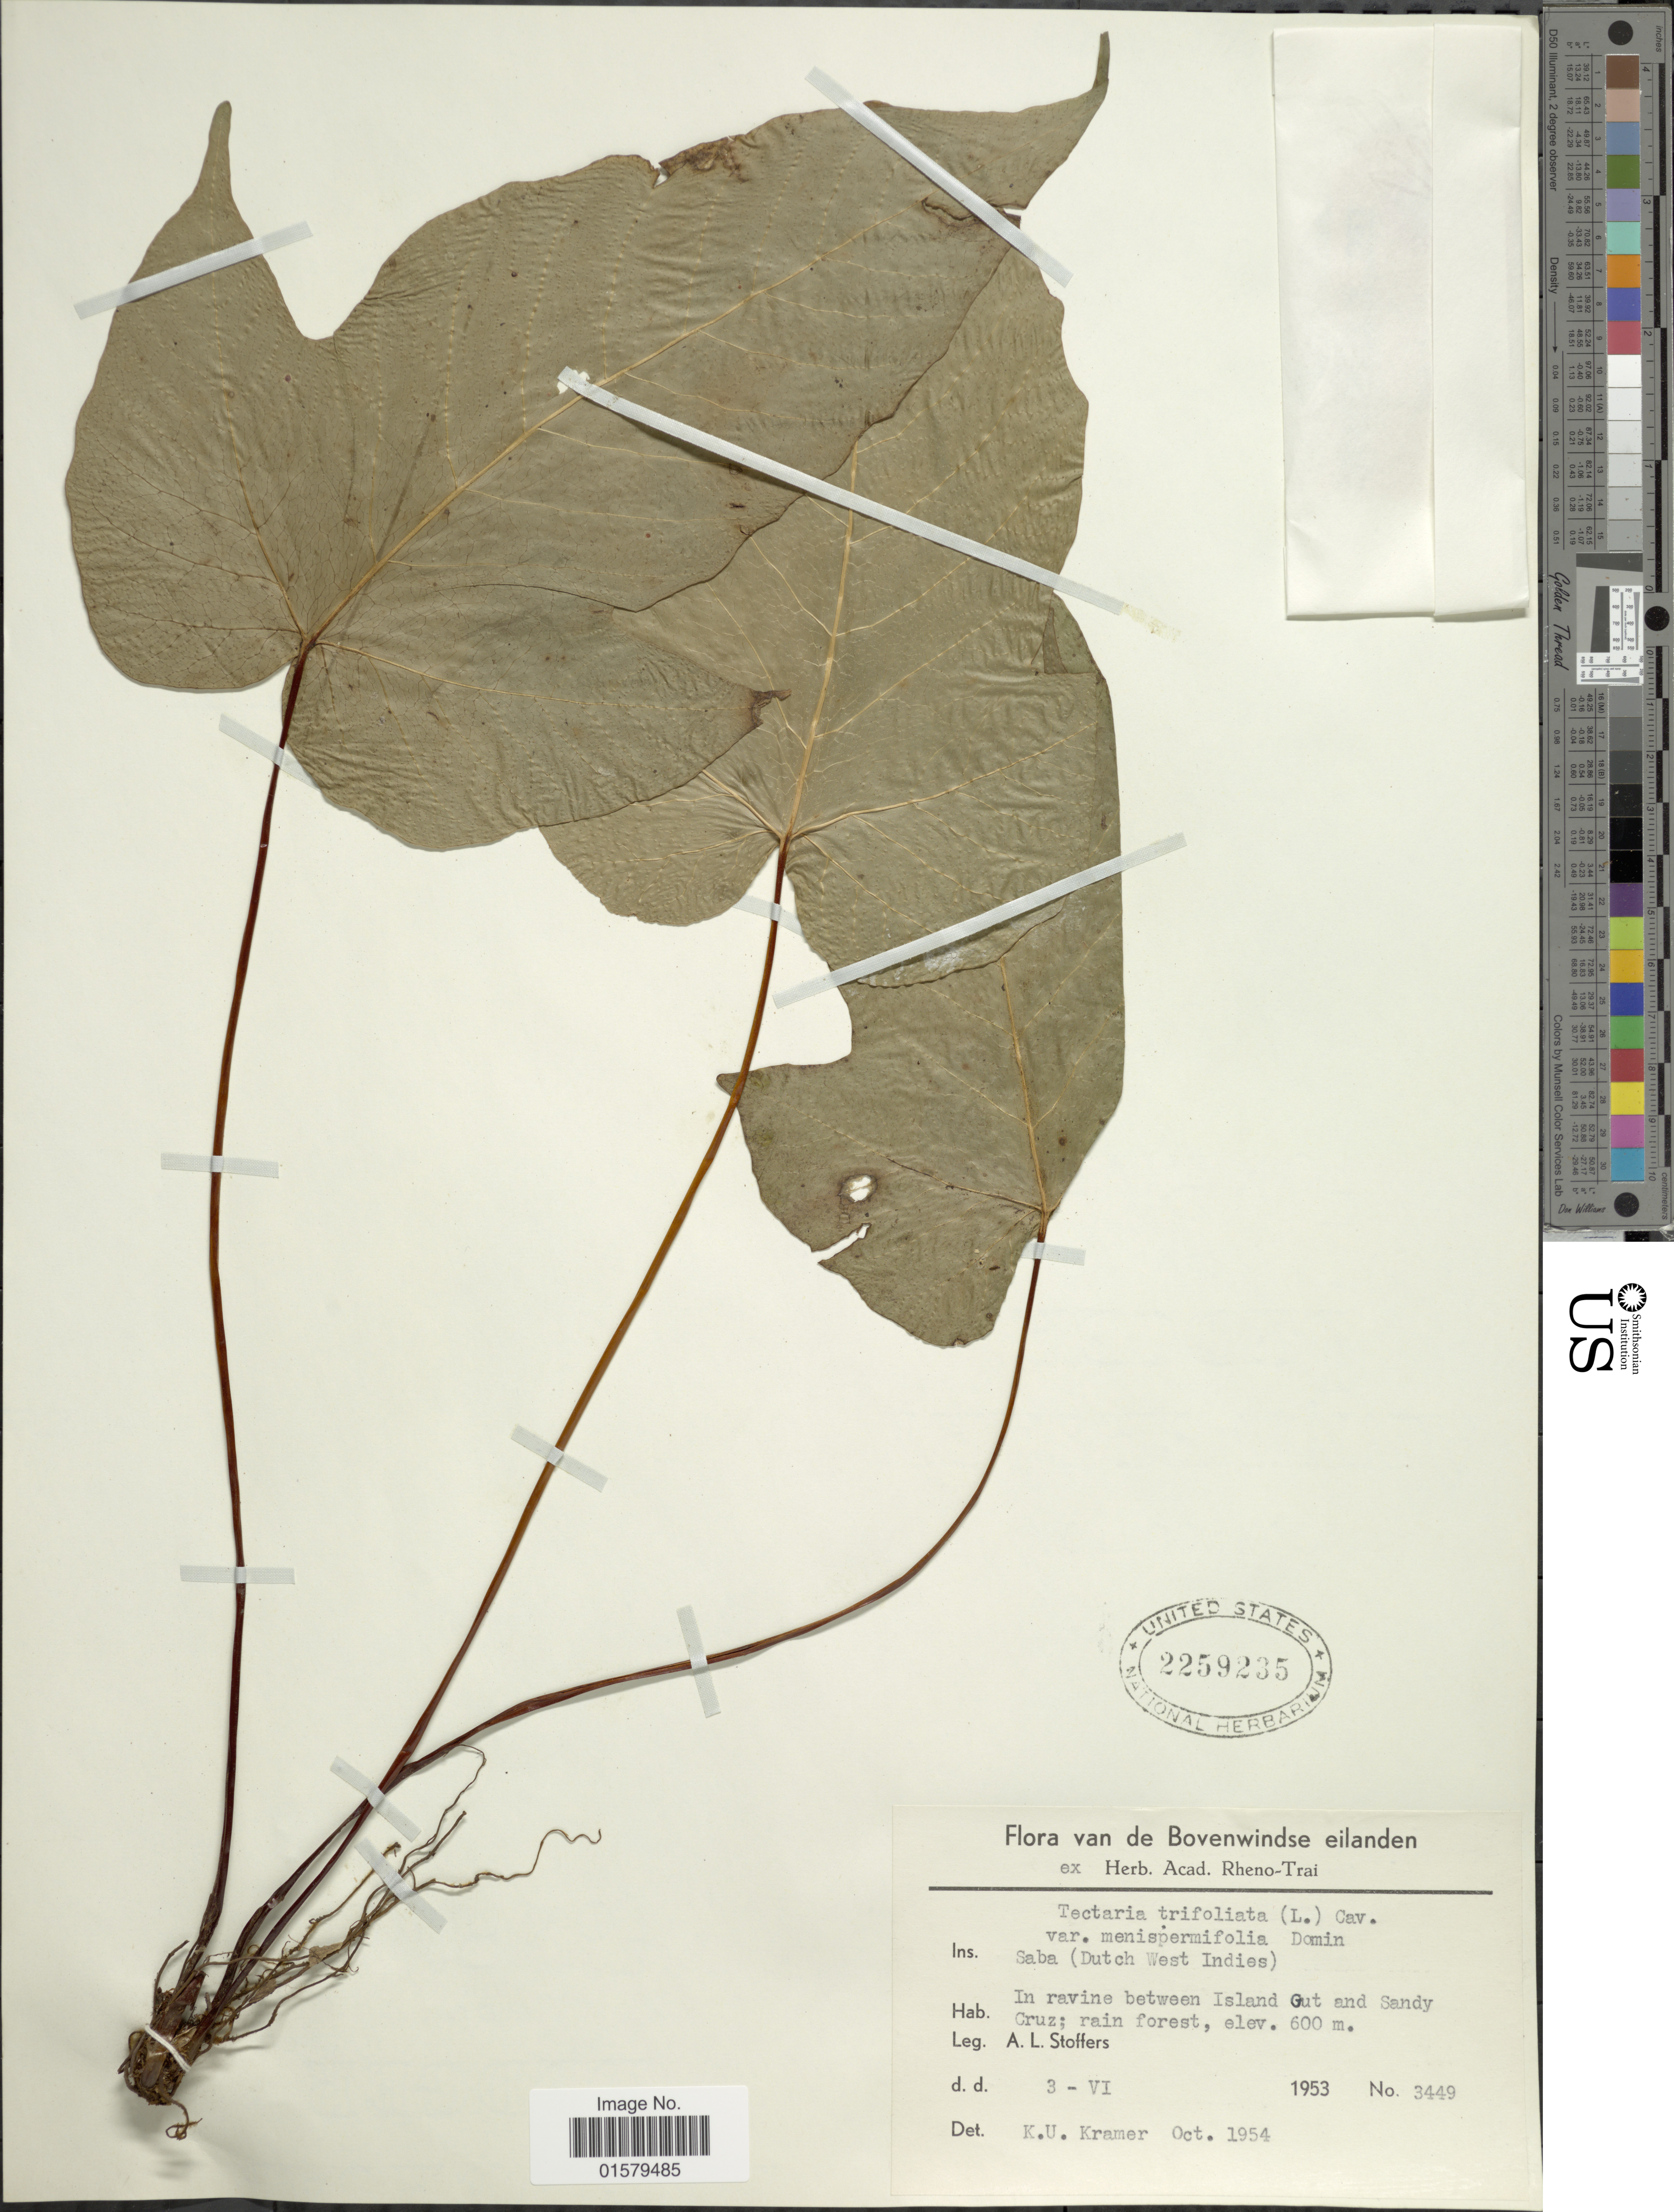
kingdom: Plantae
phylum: Tracheophyta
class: Polypodiopsida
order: Polypodiales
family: Tectariaceae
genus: Tectaria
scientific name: Tectaria trifoliata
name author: (L.) Cav.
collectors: A. Stoffers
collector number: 3449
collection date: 1953-06-03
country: Netherlands Antilles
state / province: Saba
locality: Bovenwindse Eilanden, in ravine between Island Gut and Sandy Cruz; rain forest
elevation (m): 600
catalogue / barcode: US 2259235